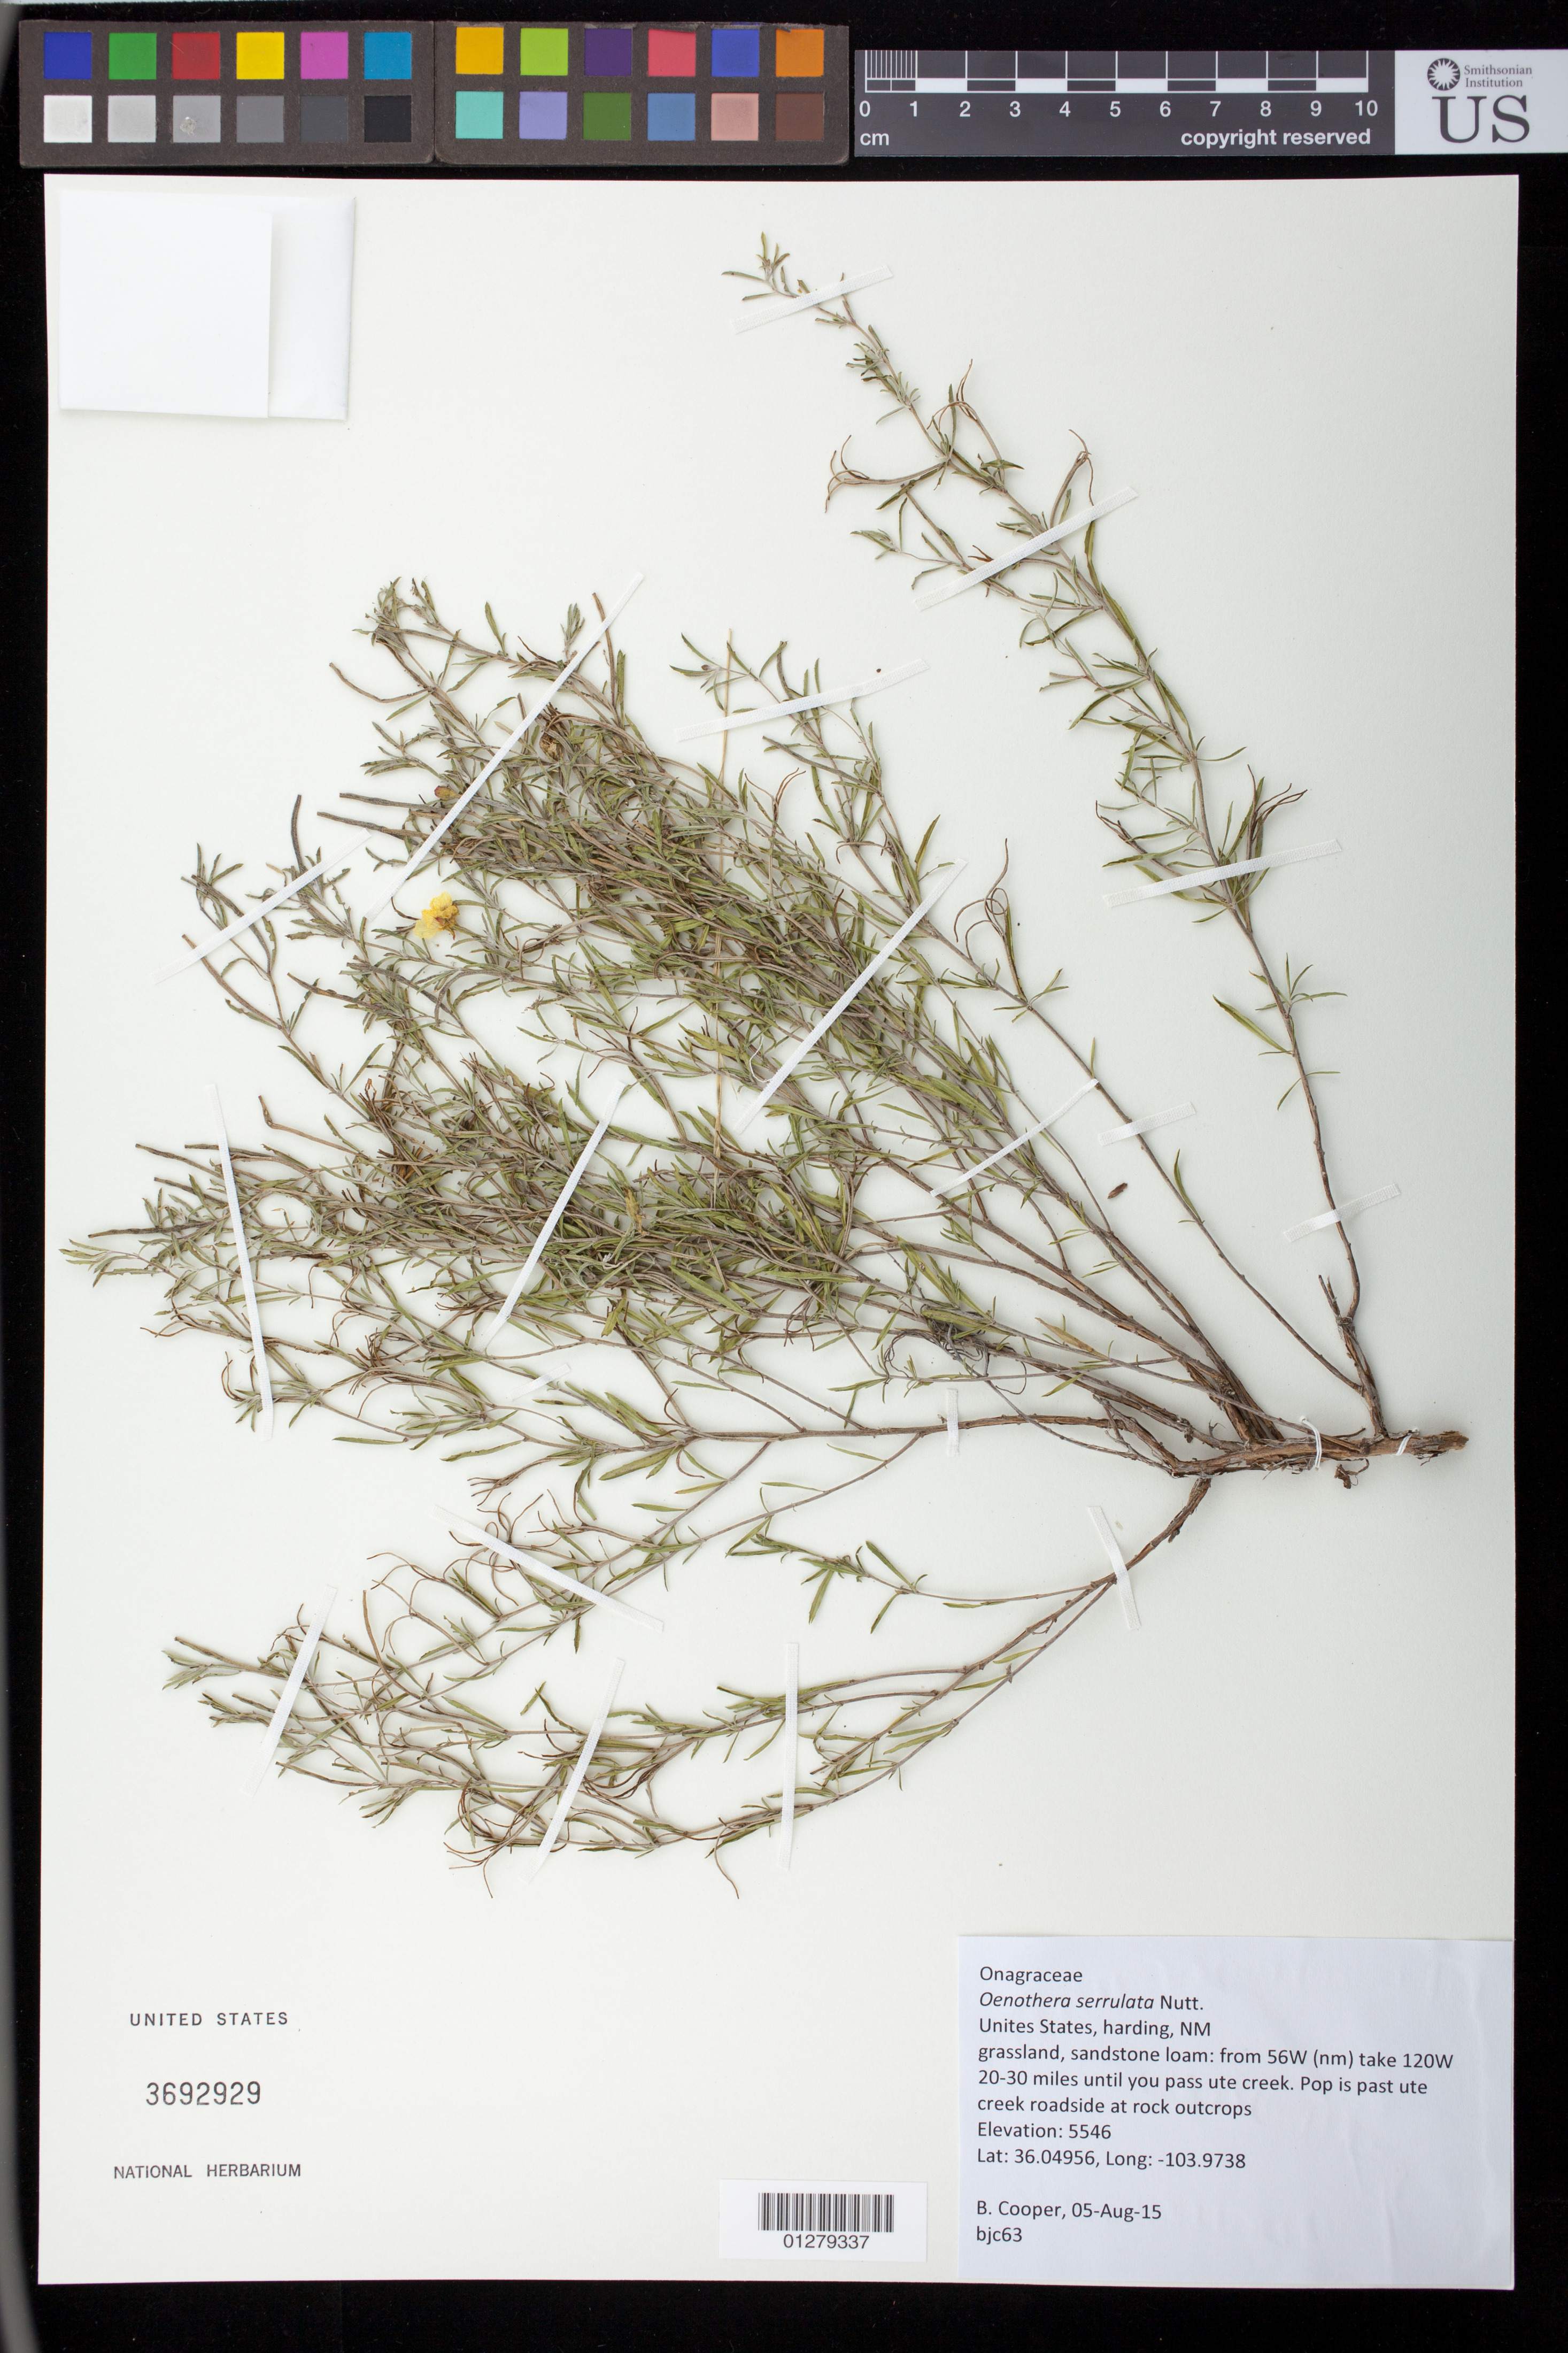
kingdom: Plantae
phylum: Tracheophyta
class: Magnoliopsida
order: Myrtales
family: Onagraceae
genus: Oenothera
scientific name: Oenothera serrulata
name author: Nutt.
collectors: B. J. Cooper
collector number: BJC 63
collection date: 2015-08-05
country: United States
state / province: New Mexico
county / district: Harding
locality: From 56W (NM) take 120W 20-30 miles until you pass Ute Creek, along roadside at rock outcrops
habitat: Grassland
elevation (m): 5546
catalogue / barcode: US 3692929